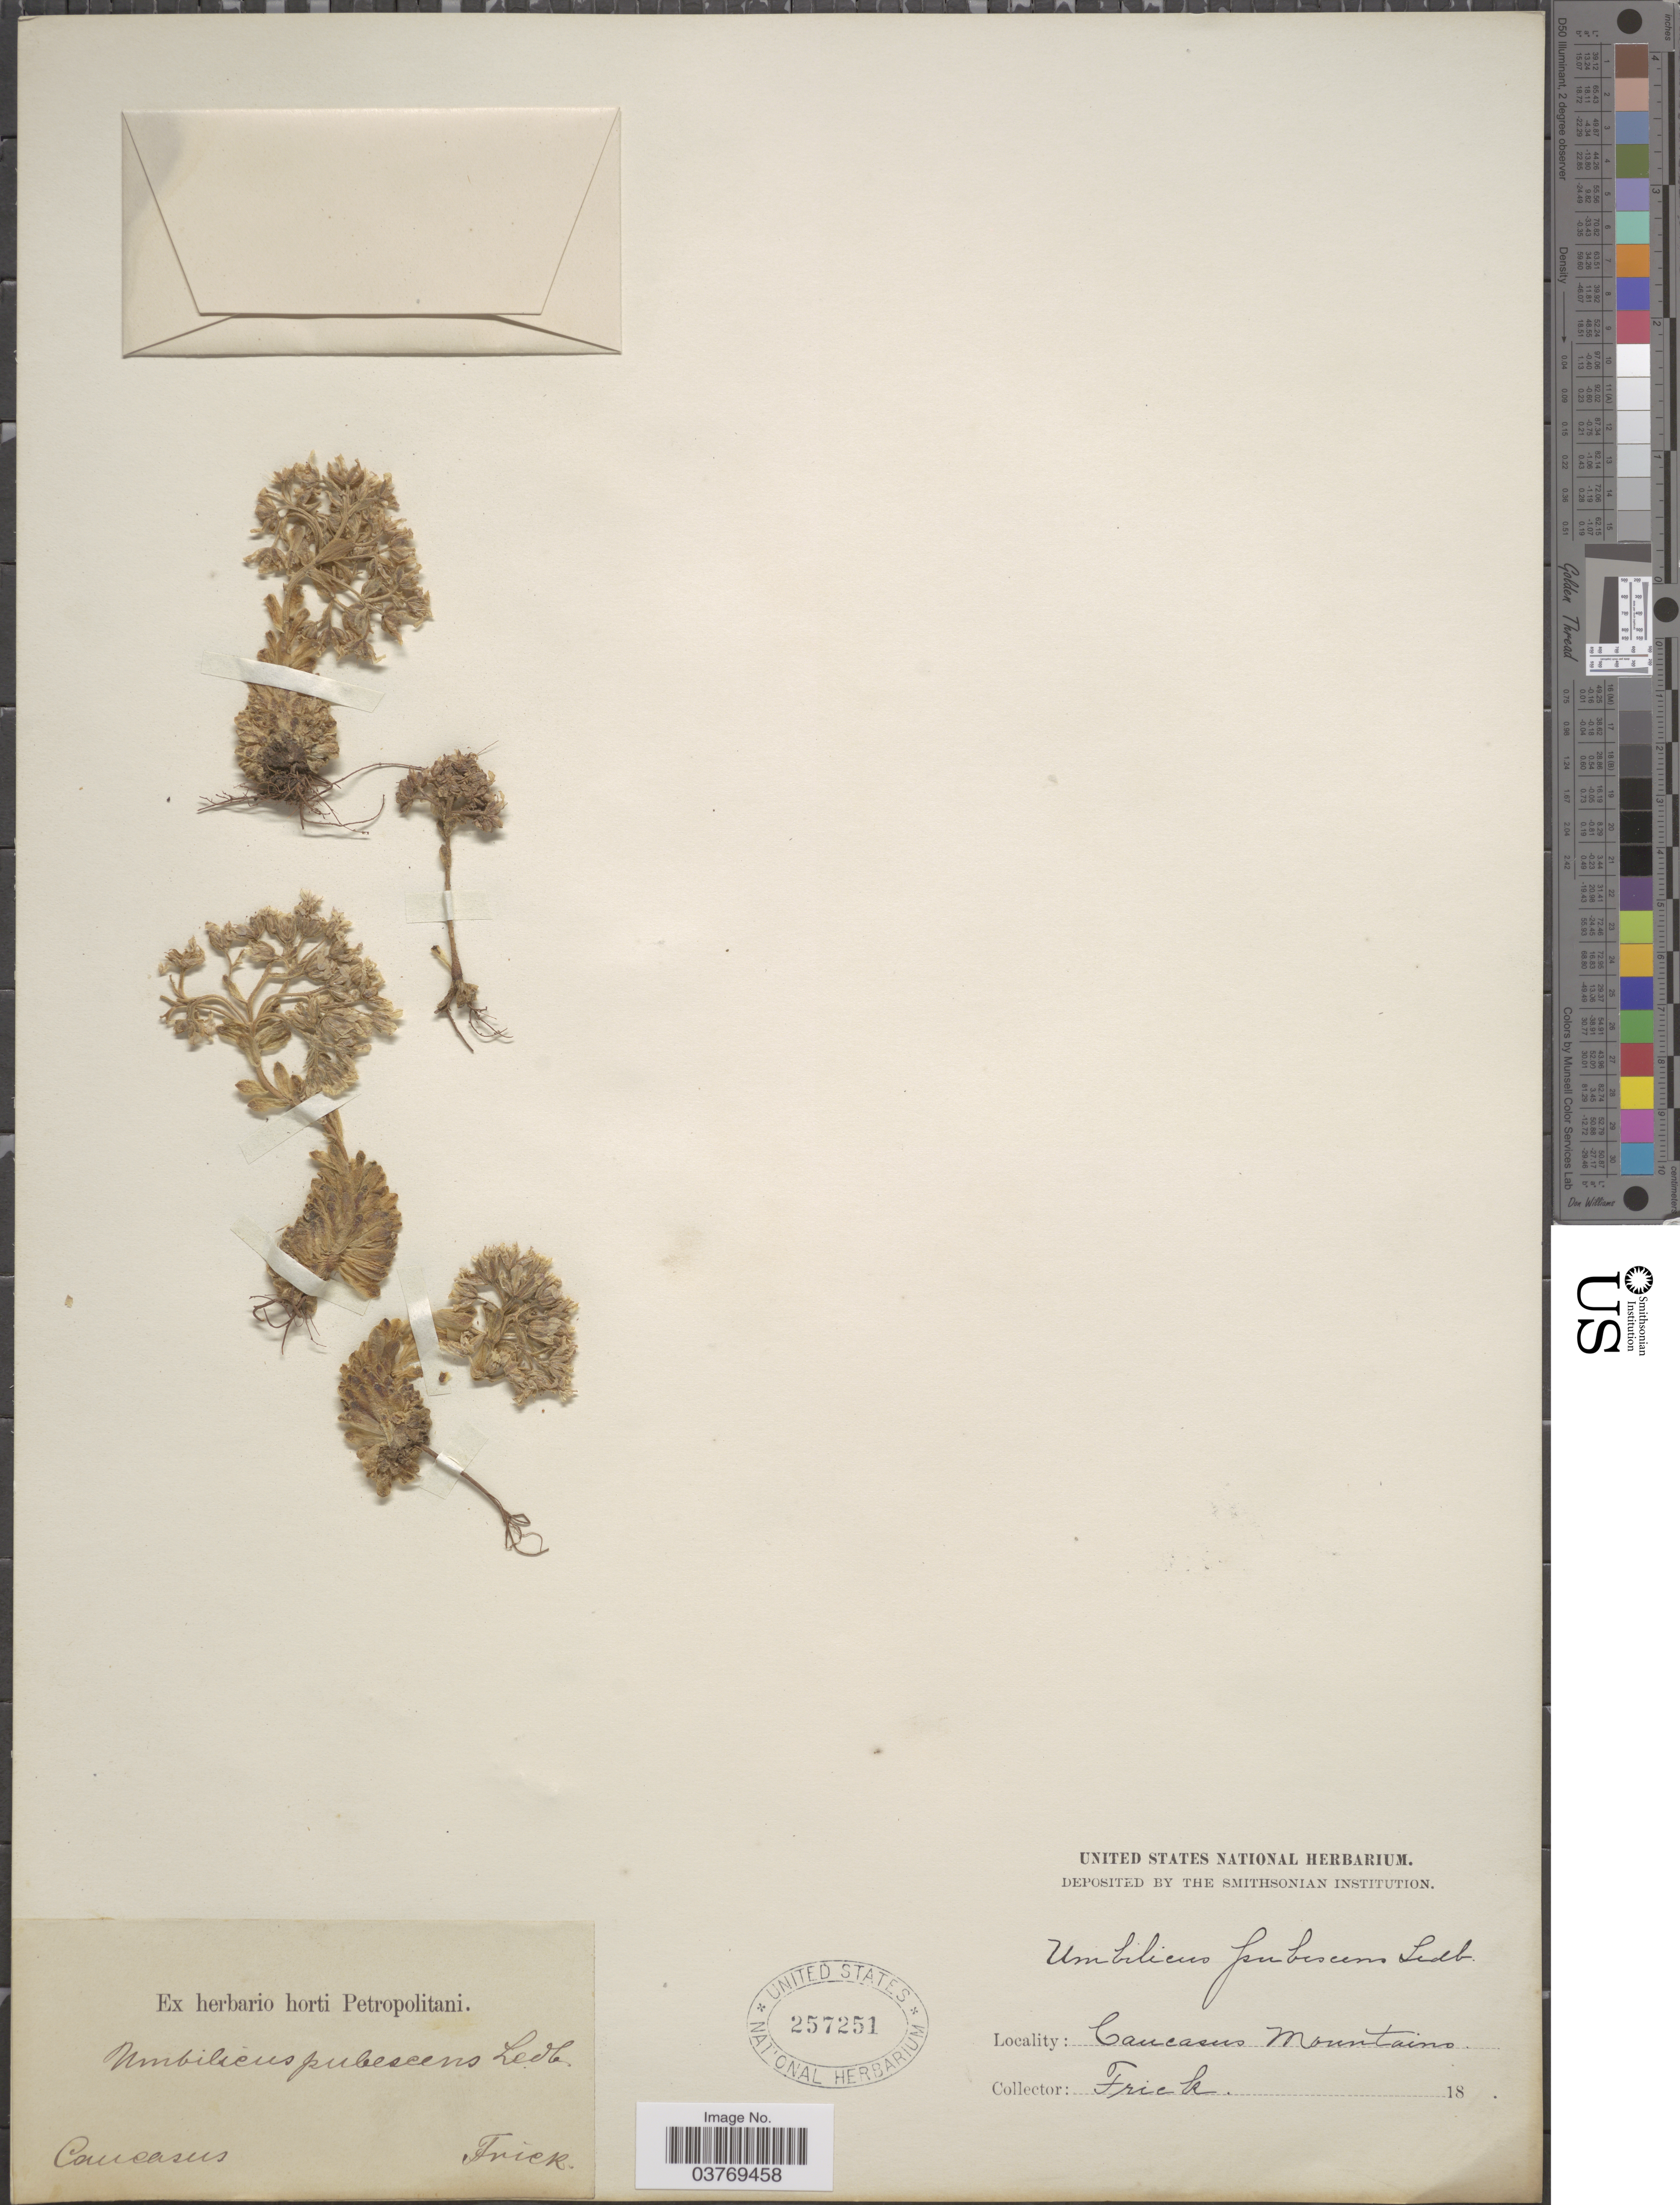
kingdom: Plantae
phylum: Tracheophyta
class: Magnoliopsida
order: Saxifragales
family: Crassulaceae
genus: Prometheum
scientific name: Prometheum pilosum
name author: (M. Bieb.) H. Ohba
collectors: Frick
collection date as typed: Transcribed d/m/y: //18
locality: Caucasus Mountains.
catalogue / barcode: US 257251